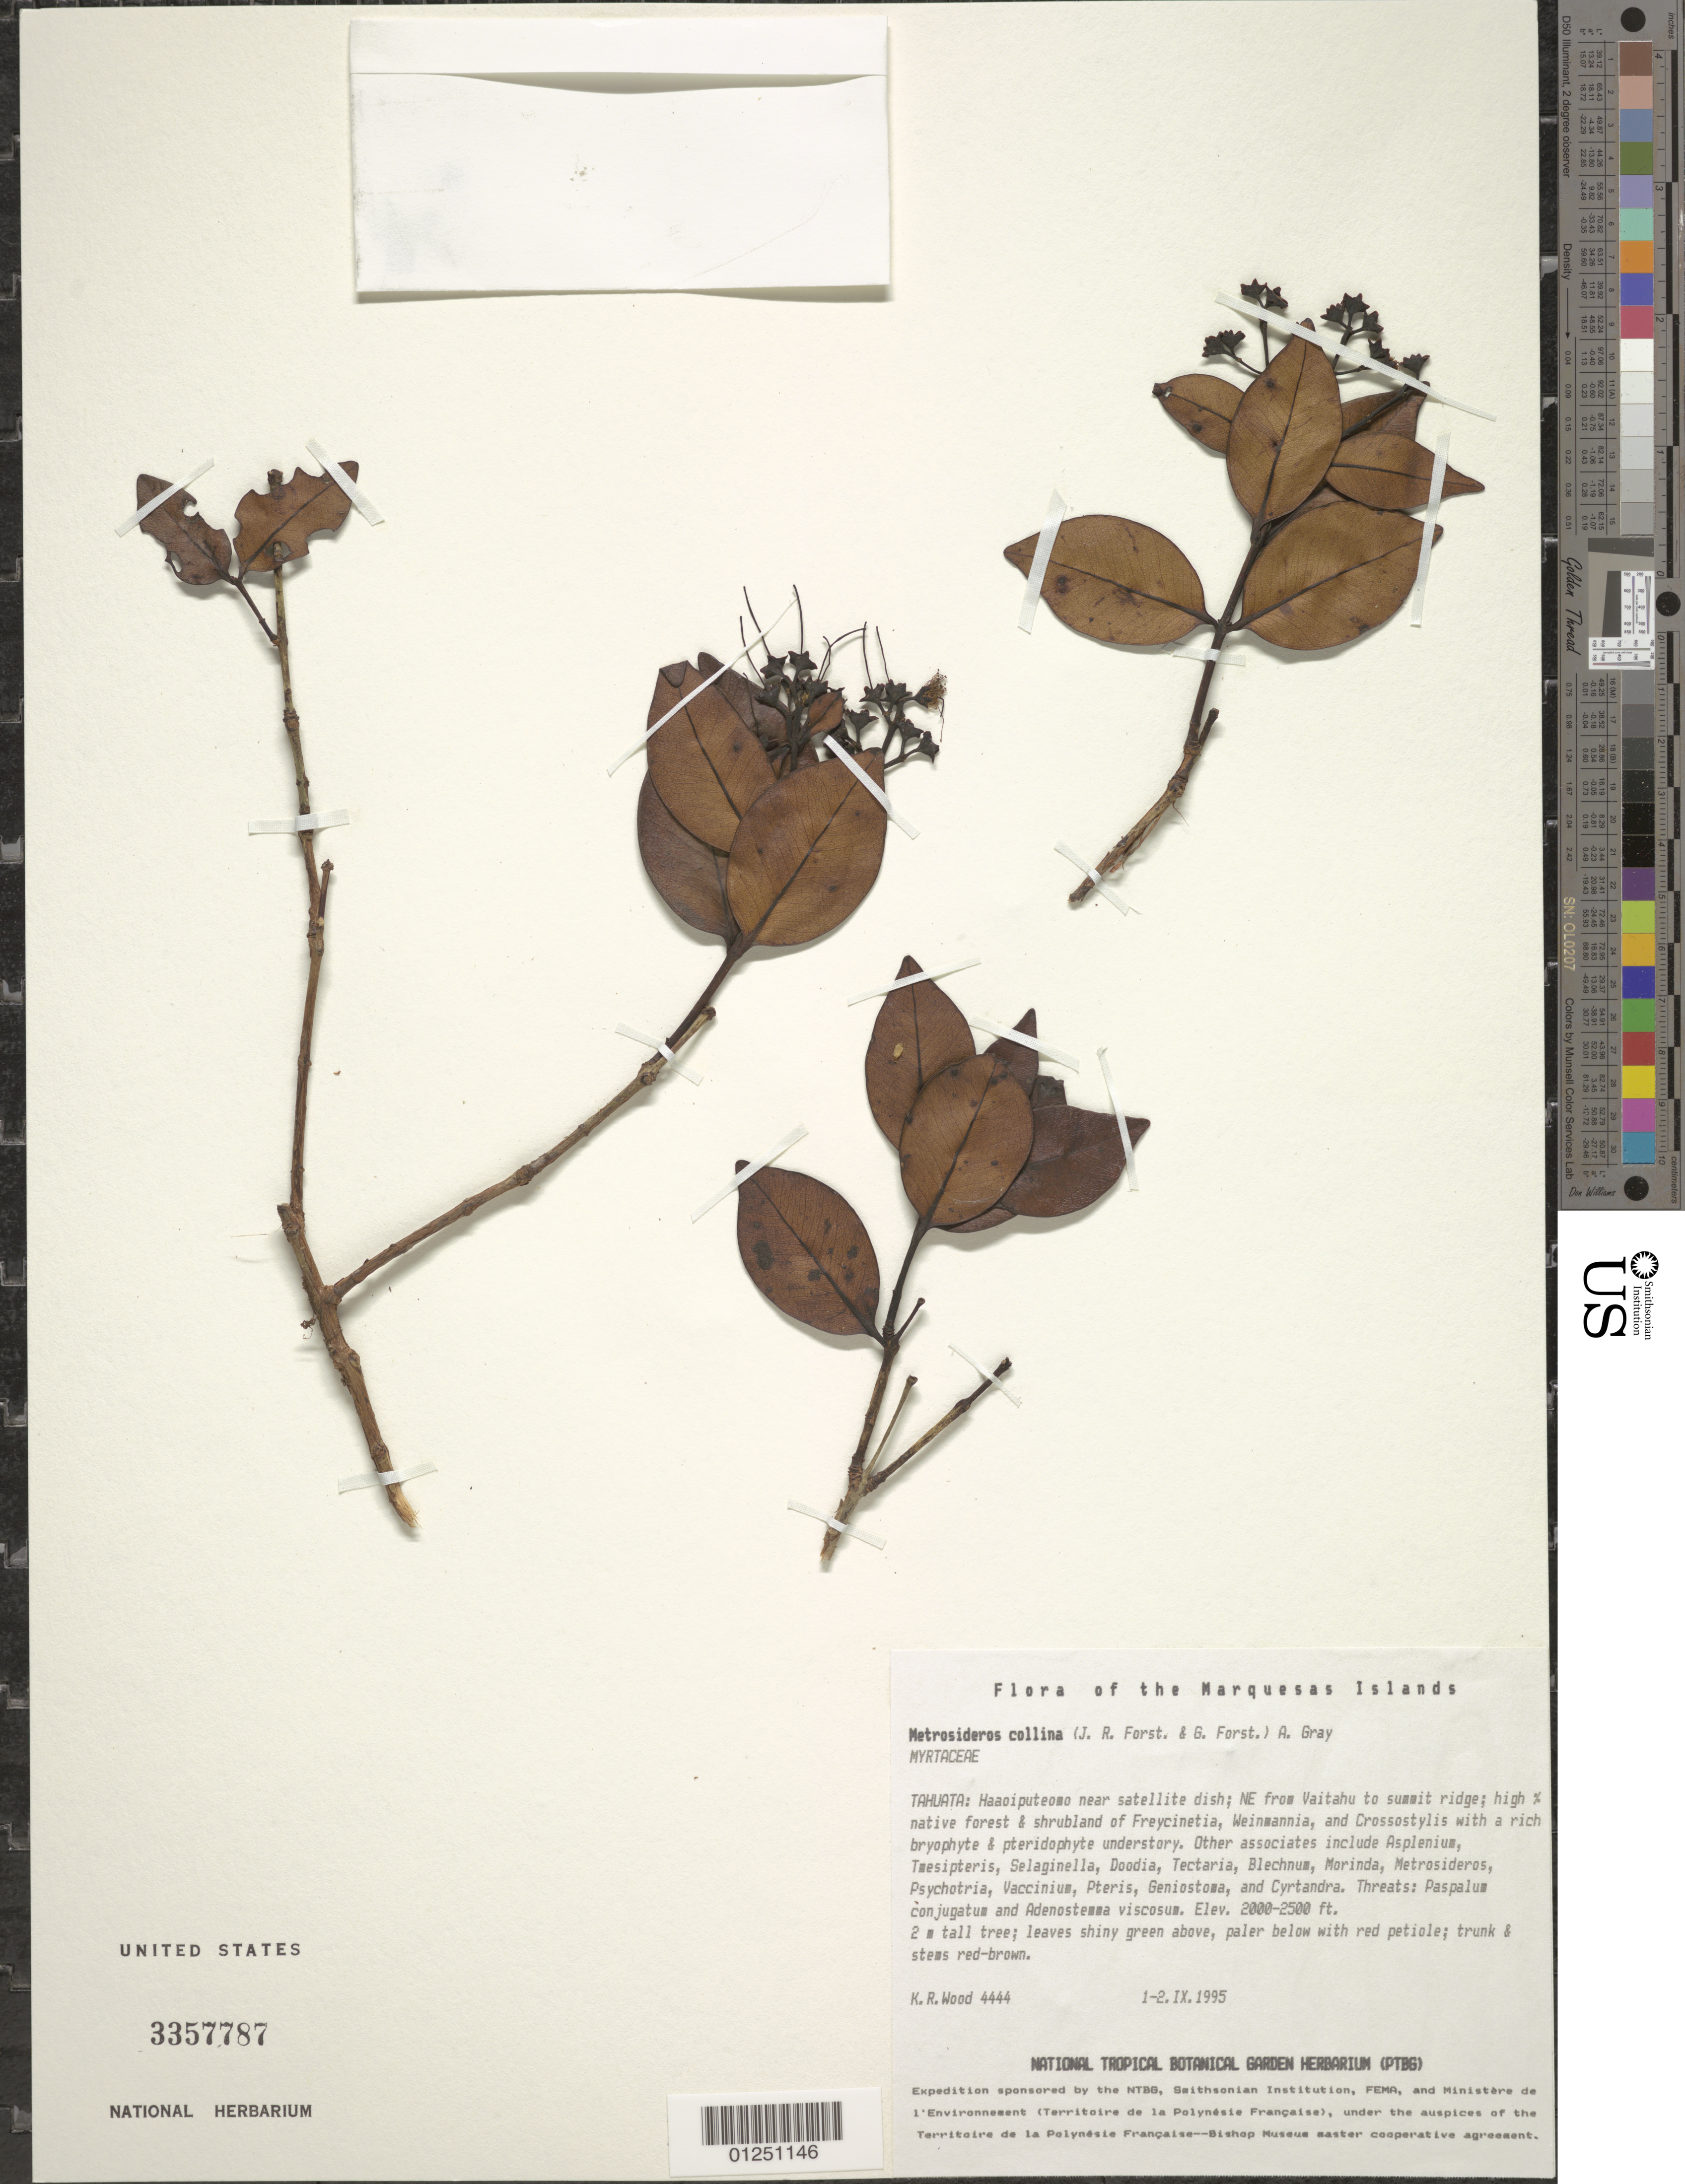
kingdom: Plantae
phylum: Tracheophyta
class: Magnoliopsida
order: Myrtales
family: Myrtaceae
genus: Metrosideros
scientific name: Metrosideros collina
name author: (J.R. Forst. & G. Forst.) A. Gray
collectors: K. R. Wood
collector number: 4444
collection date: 1995-09-01/1995-09-02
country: French Polynesia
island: Tahuata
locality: Haaoiputeoma, near satelite dish, NE from Vaitahu to summit ridge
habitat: Freycinetia - Weinmannia w/ Crossostylis; high % native forest & shrubland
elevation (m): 610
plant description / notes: Paspalum conjugatum, Adenostemma viscosum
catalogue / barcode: US 3357787